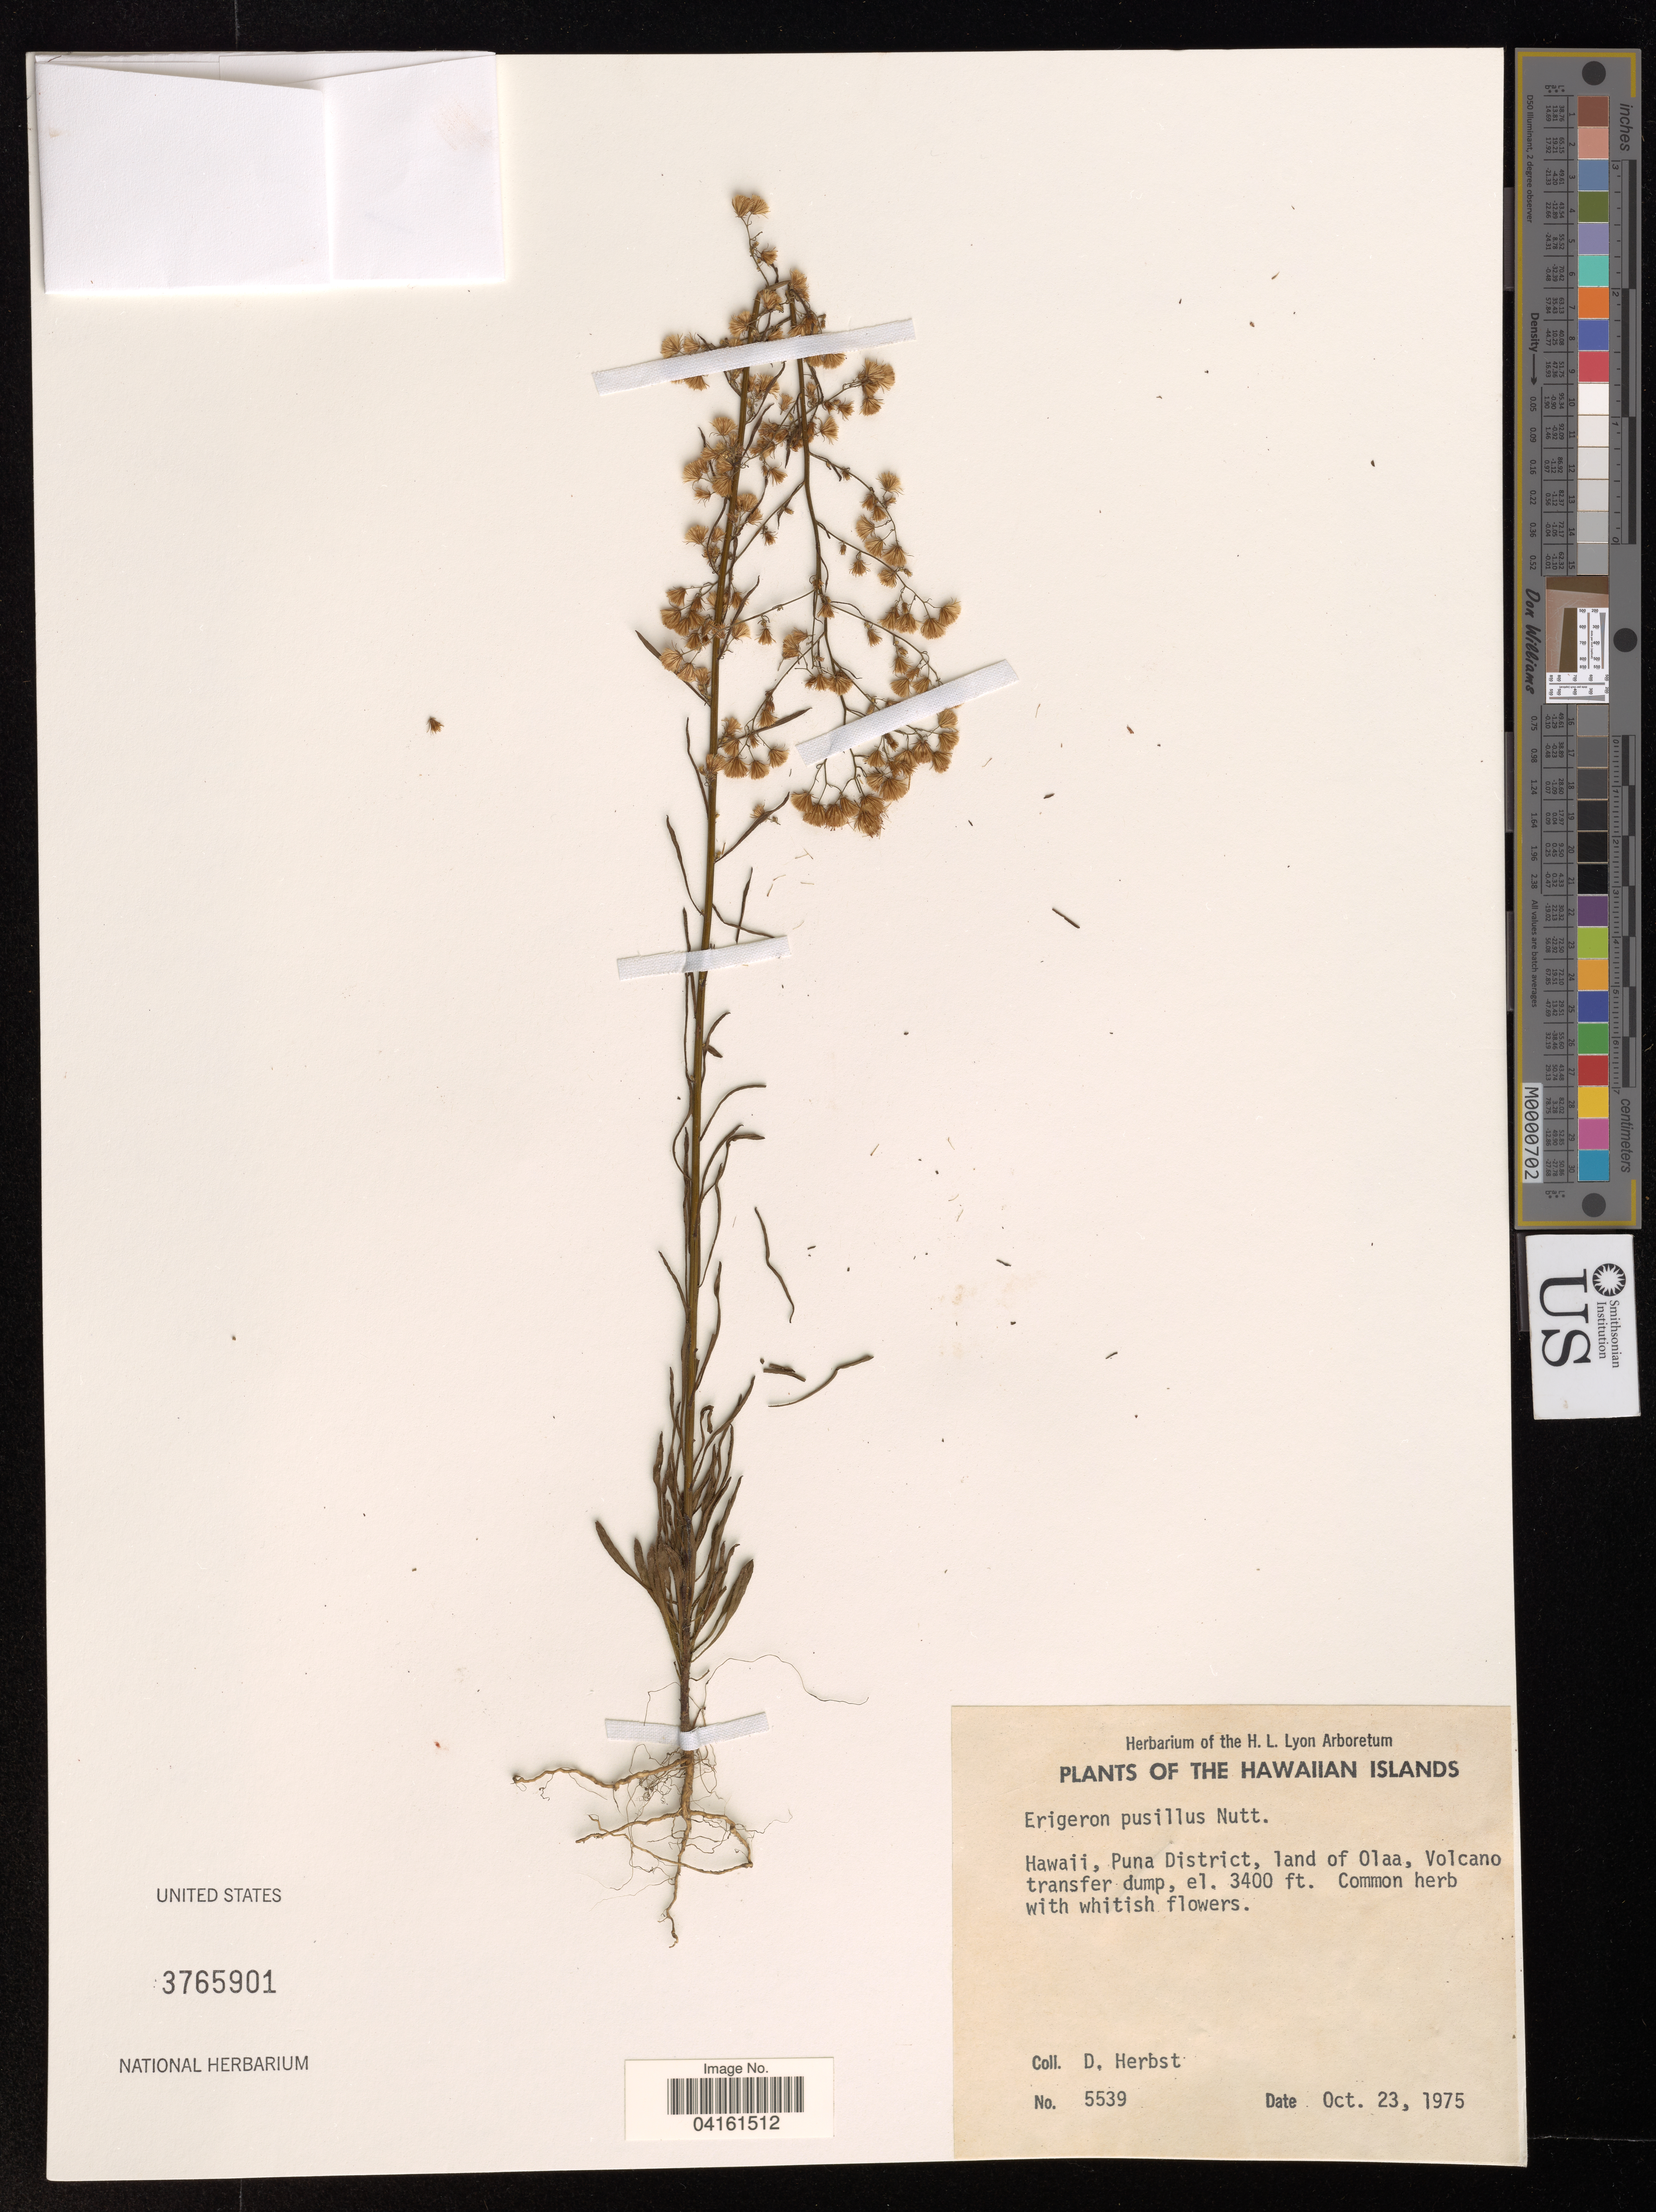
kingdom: Plantae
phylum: Tracheophyta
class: Magnoliopsida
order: Asterales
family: Asteraceae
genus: Erigeron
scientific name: Erigeron canadensis var. pusillus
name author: (Nutt.) Bolvin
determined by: Wagner, W. L., (BOT), Smithsonian Institution - National Museum of Natural History (UNITED STATES)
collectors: D. Herbst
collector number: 5539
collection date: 1975-10-23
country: United States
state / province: Hawaii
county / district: Hawaii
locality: Puna District, land of Olaa, Volcano transfer dump.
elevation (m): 1036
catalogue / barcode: US 3765901